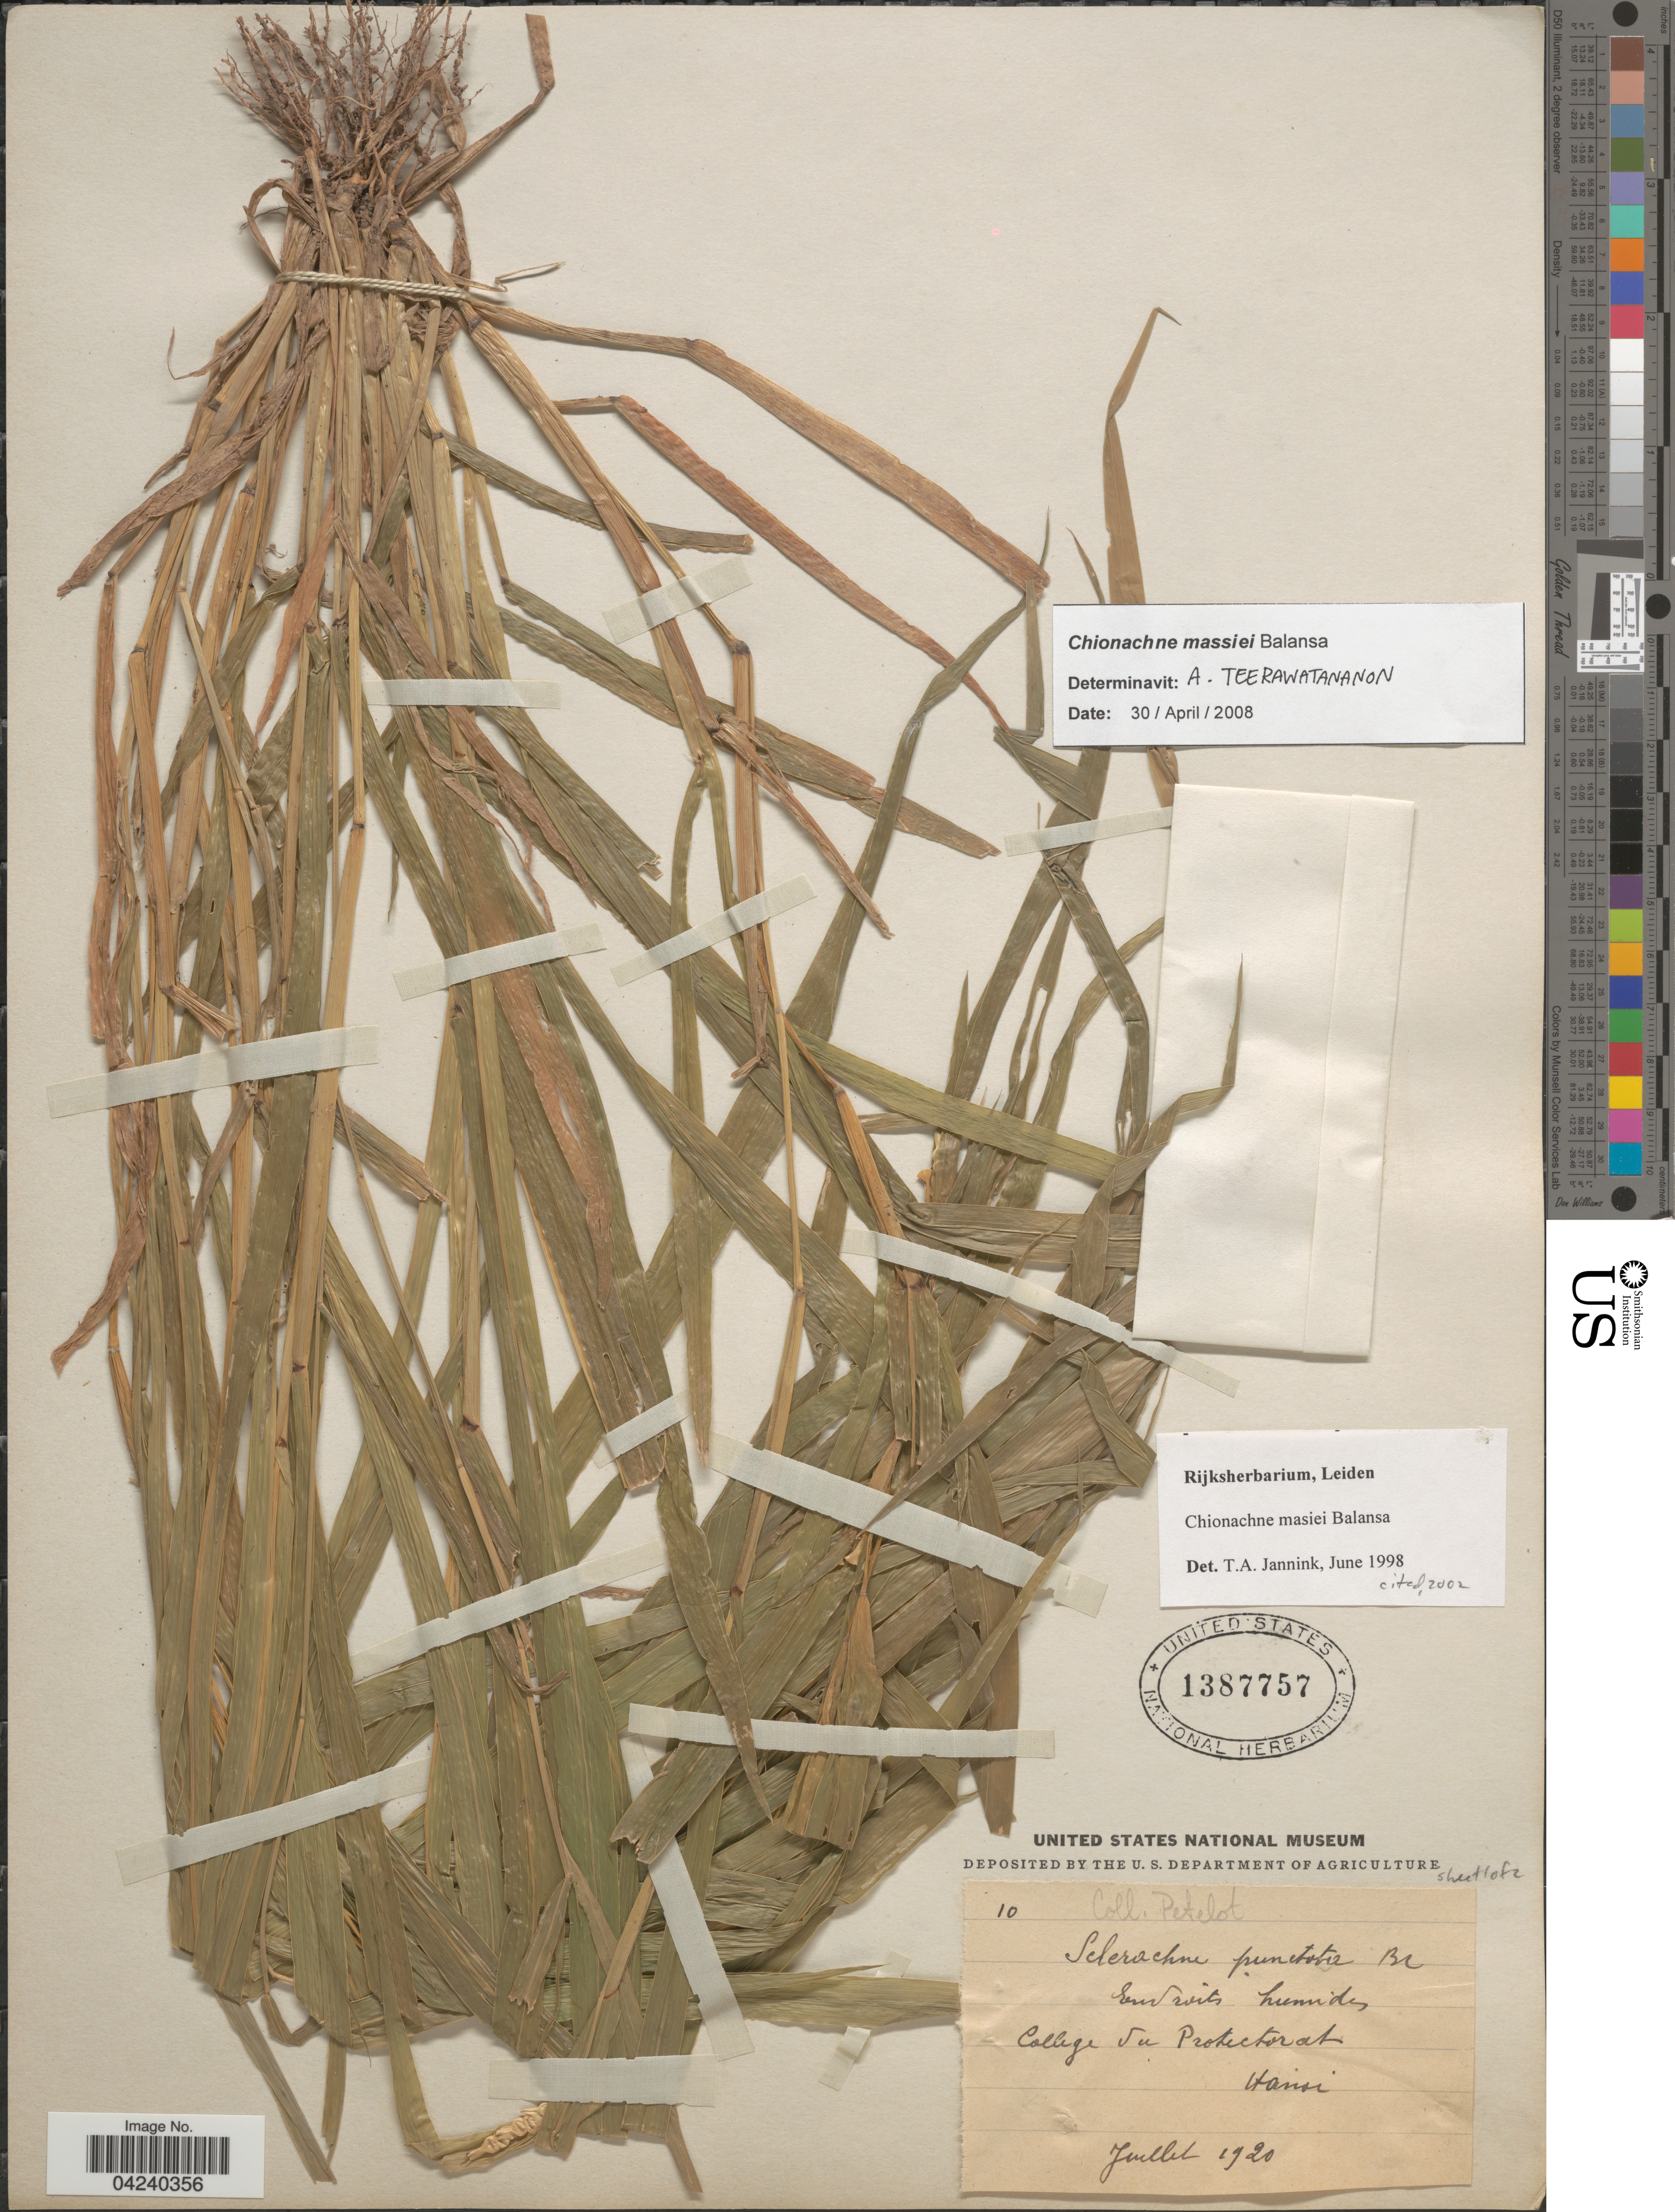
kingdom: Plantae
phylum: Tracheophyta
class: Liliopsida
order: Poales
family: Poaceae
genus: Chionachne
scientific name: Chionachne massiei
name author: Balansa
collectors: Pételot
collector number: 10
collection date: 1920-07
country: Vietnam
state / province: Ha Noi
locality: College du Protectorat. Hanoi.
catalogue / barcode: US 1387757